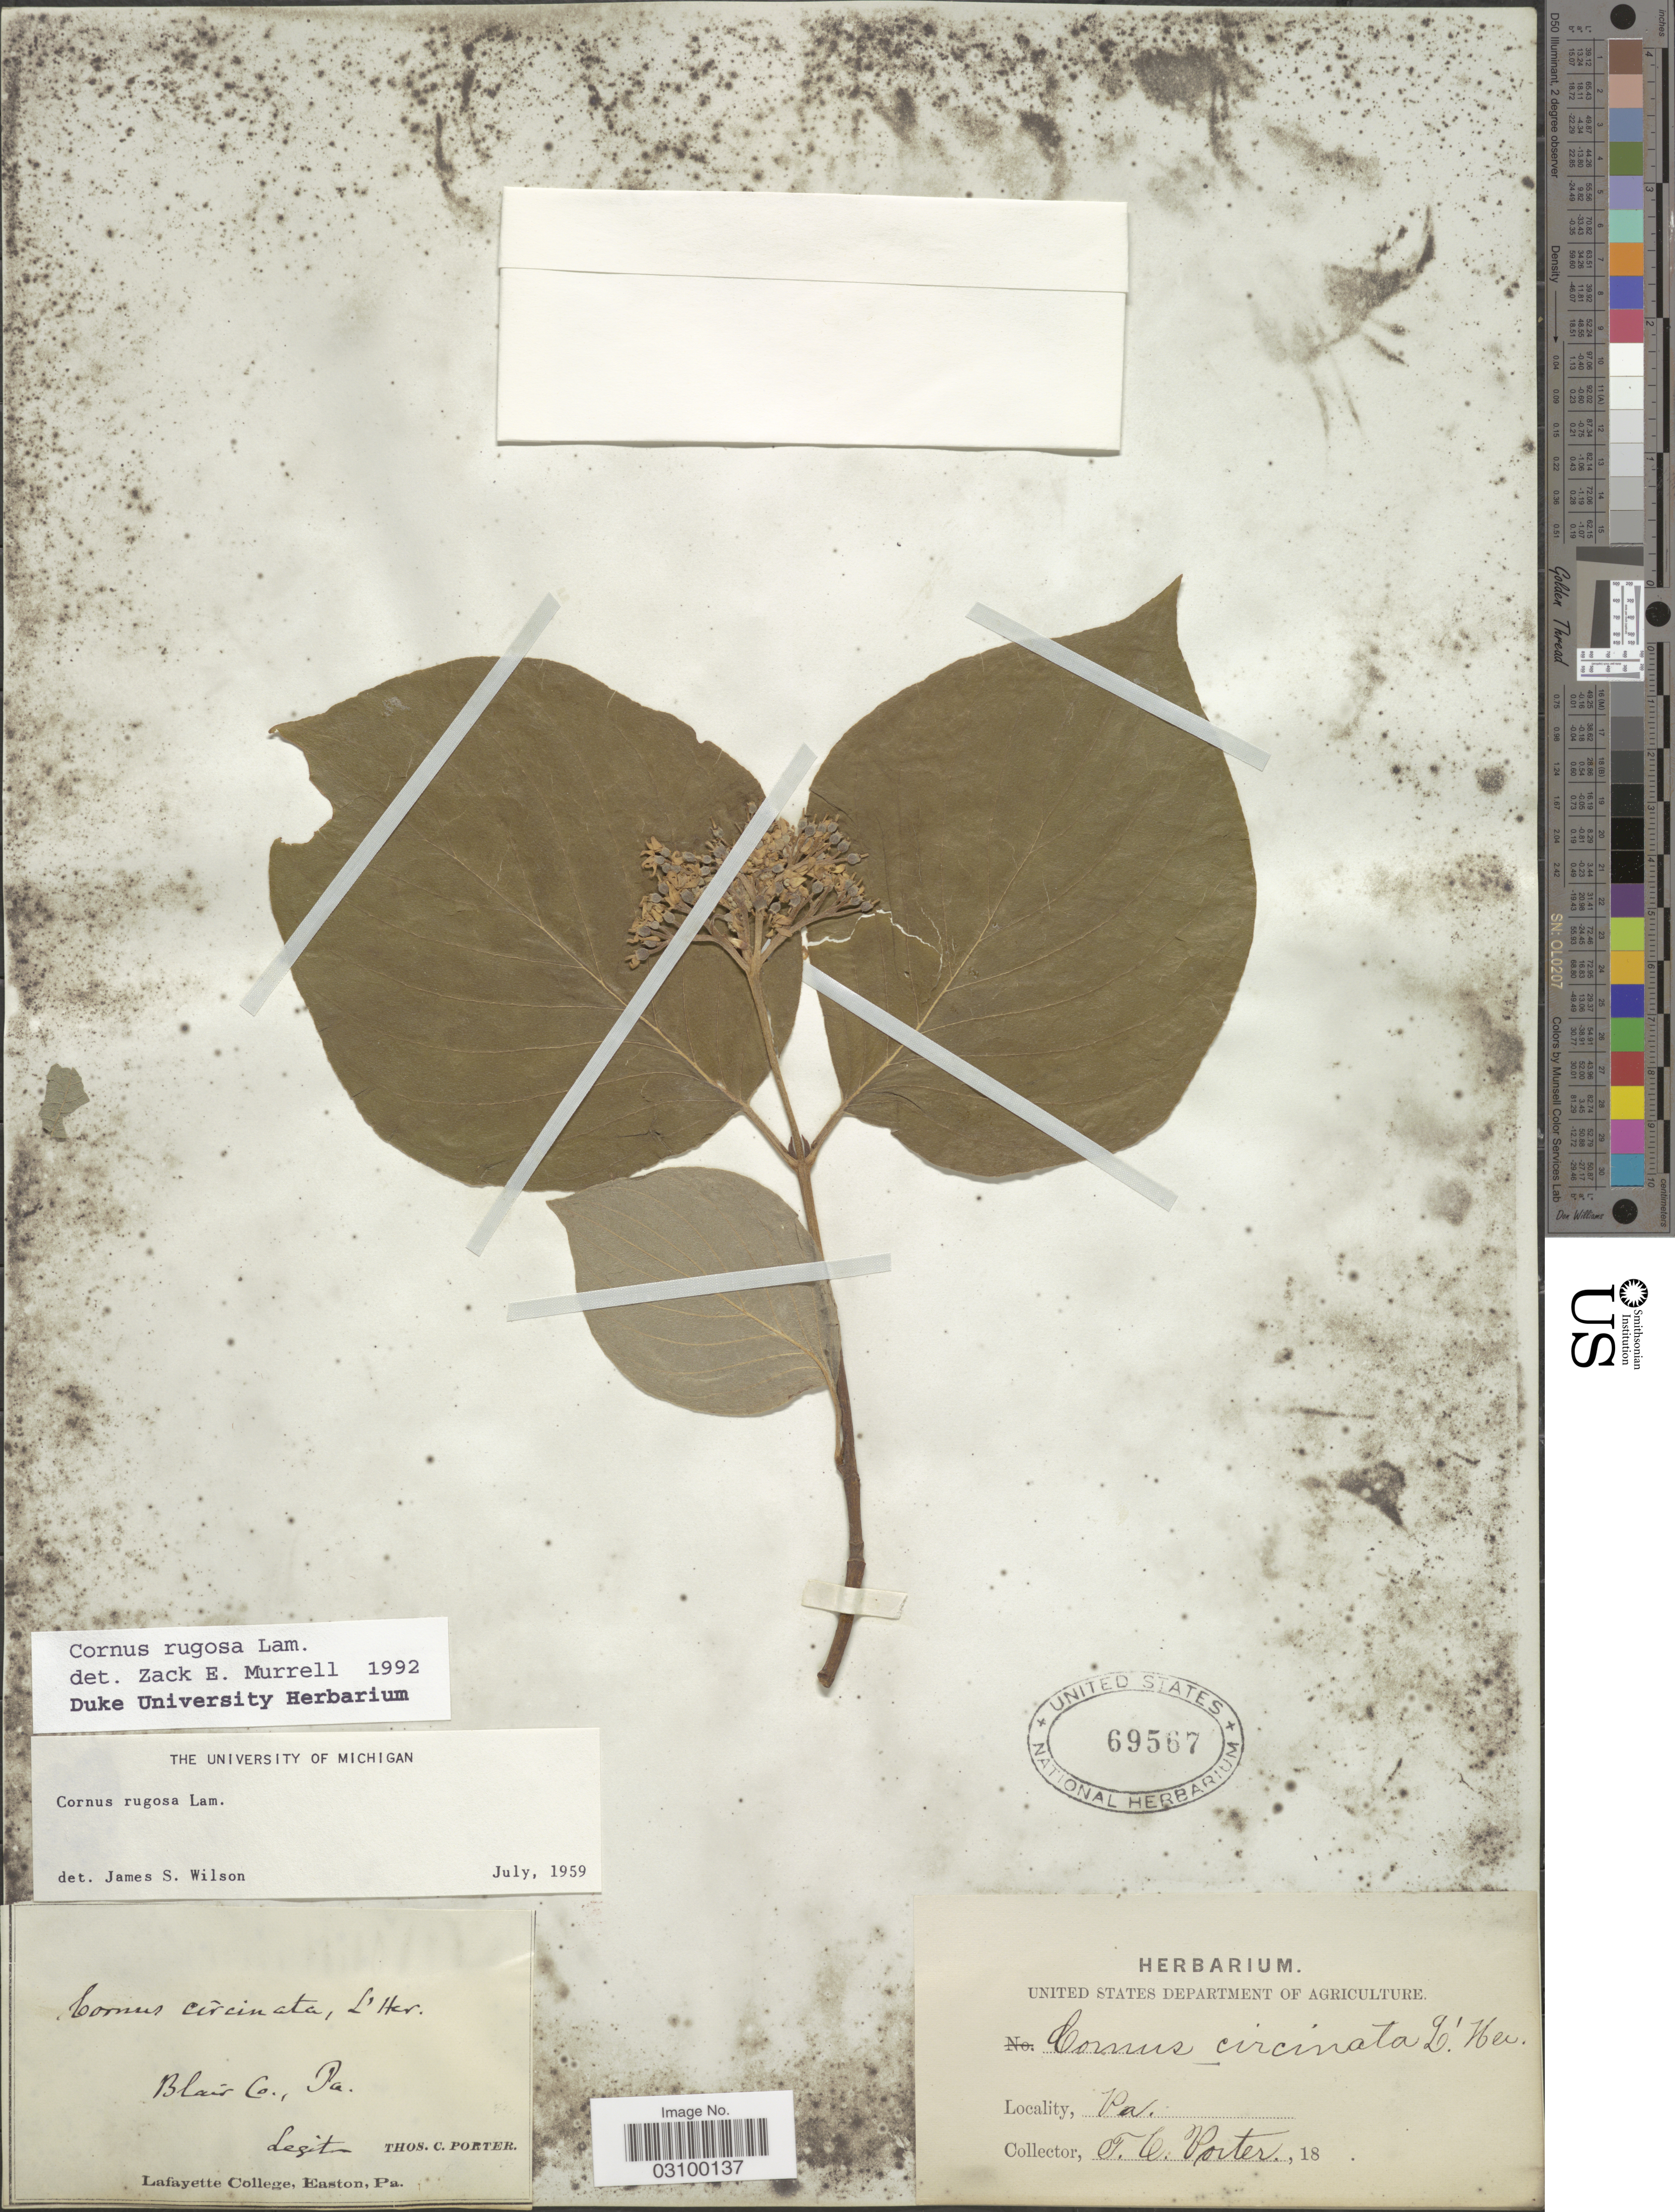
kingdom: Plantae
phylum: Tracheophyta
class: Magnoliopsida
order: Cornales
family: Cornaceae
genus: Cornus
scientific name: Cornus rugosa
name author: Lam.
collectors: T. Porter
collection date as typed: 18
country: United States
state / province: Pennsylvania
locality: Blair Co., Pa.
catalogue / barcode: US 69567